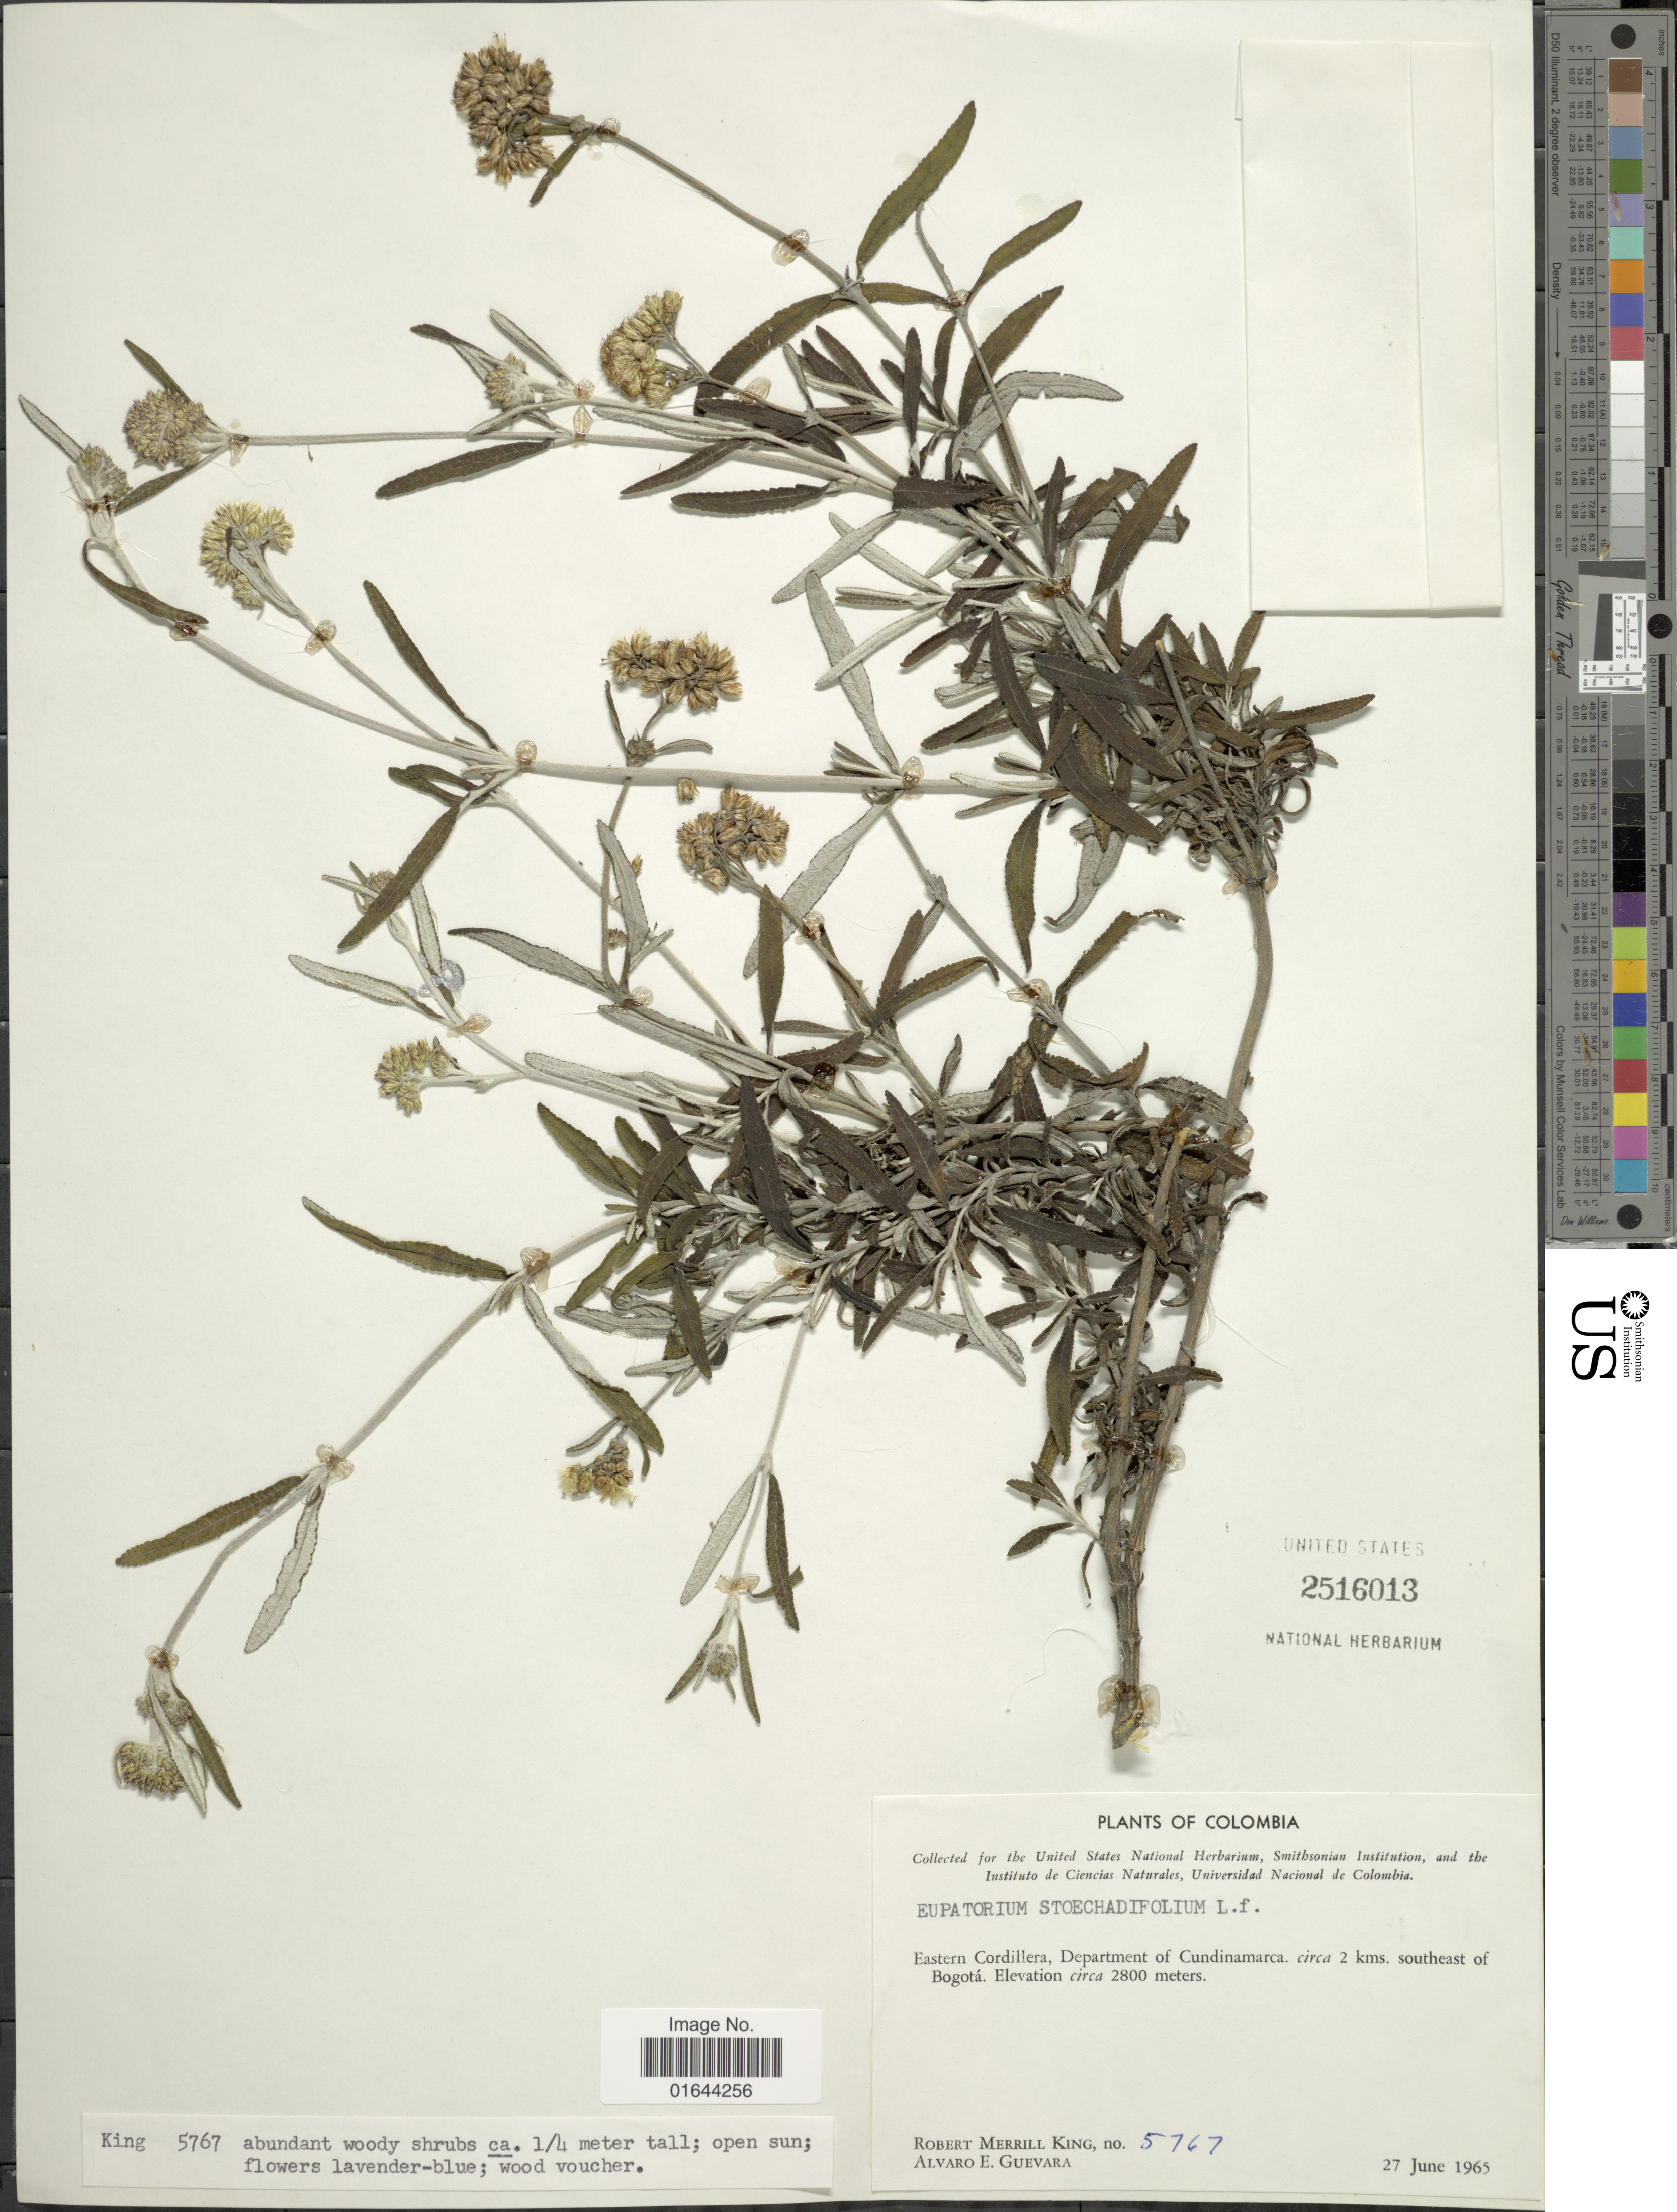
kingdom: Plantae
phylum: Tracheophyta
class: Magnoliopsida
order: Asterales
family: Asteraceae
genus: Lourteigia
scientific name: Lourteigia stoechadifolia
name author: (L. f.) R.M. King & H. Rob.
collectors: R. M. King & A. E. Guevara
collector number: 5767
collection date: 1965-06-27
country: Colombia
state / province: Cundinamarca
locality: Eastern Cordillera, Department of Cundinamarca, circa 2 kms. southeast of Bogota.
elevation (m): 2800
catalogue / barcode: US 2516013